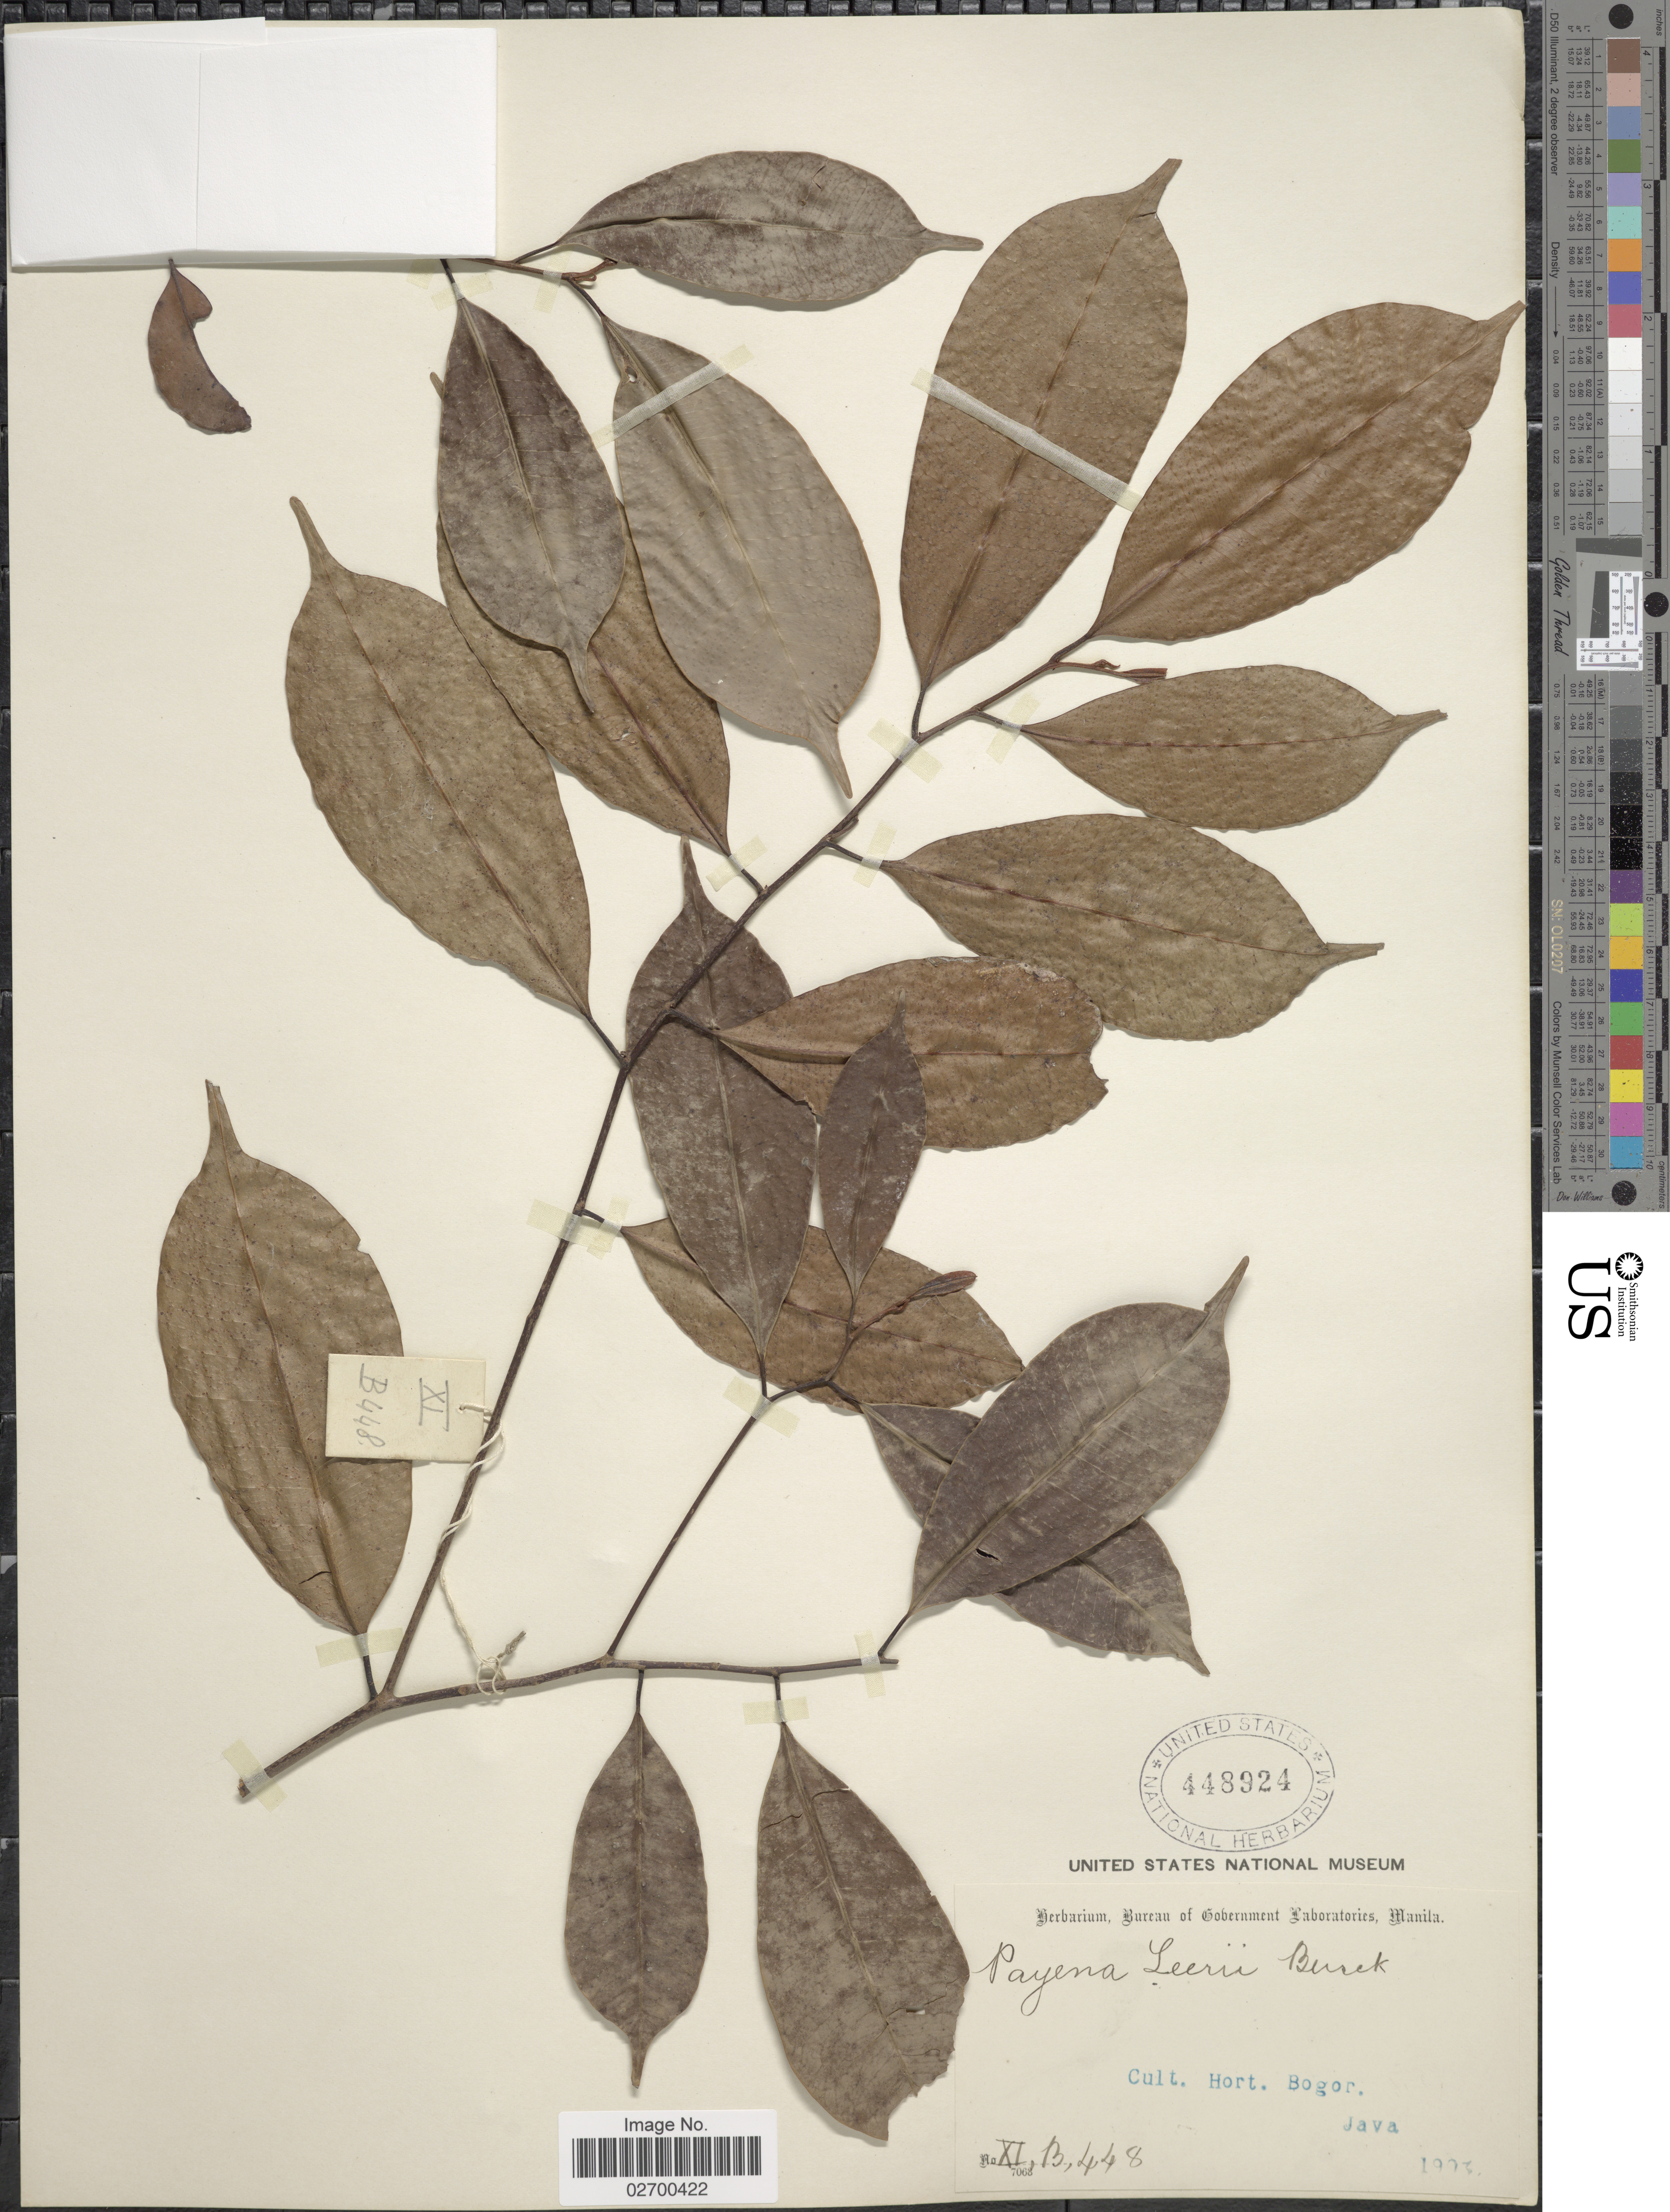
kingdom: Plantae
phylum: Tracheophyta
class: Magnoliopsida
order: Ericales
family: Sapotaceae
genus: Payena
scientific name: Payena leerii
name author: (Teijsm. & Binn.) Kurz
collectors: Ex herb. Bureau of Government Laboratories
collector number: XI, B, 448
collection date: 1903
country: Indonesia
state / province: Java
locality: Cult. Hort. Bogor, Java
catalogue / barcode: US 448924